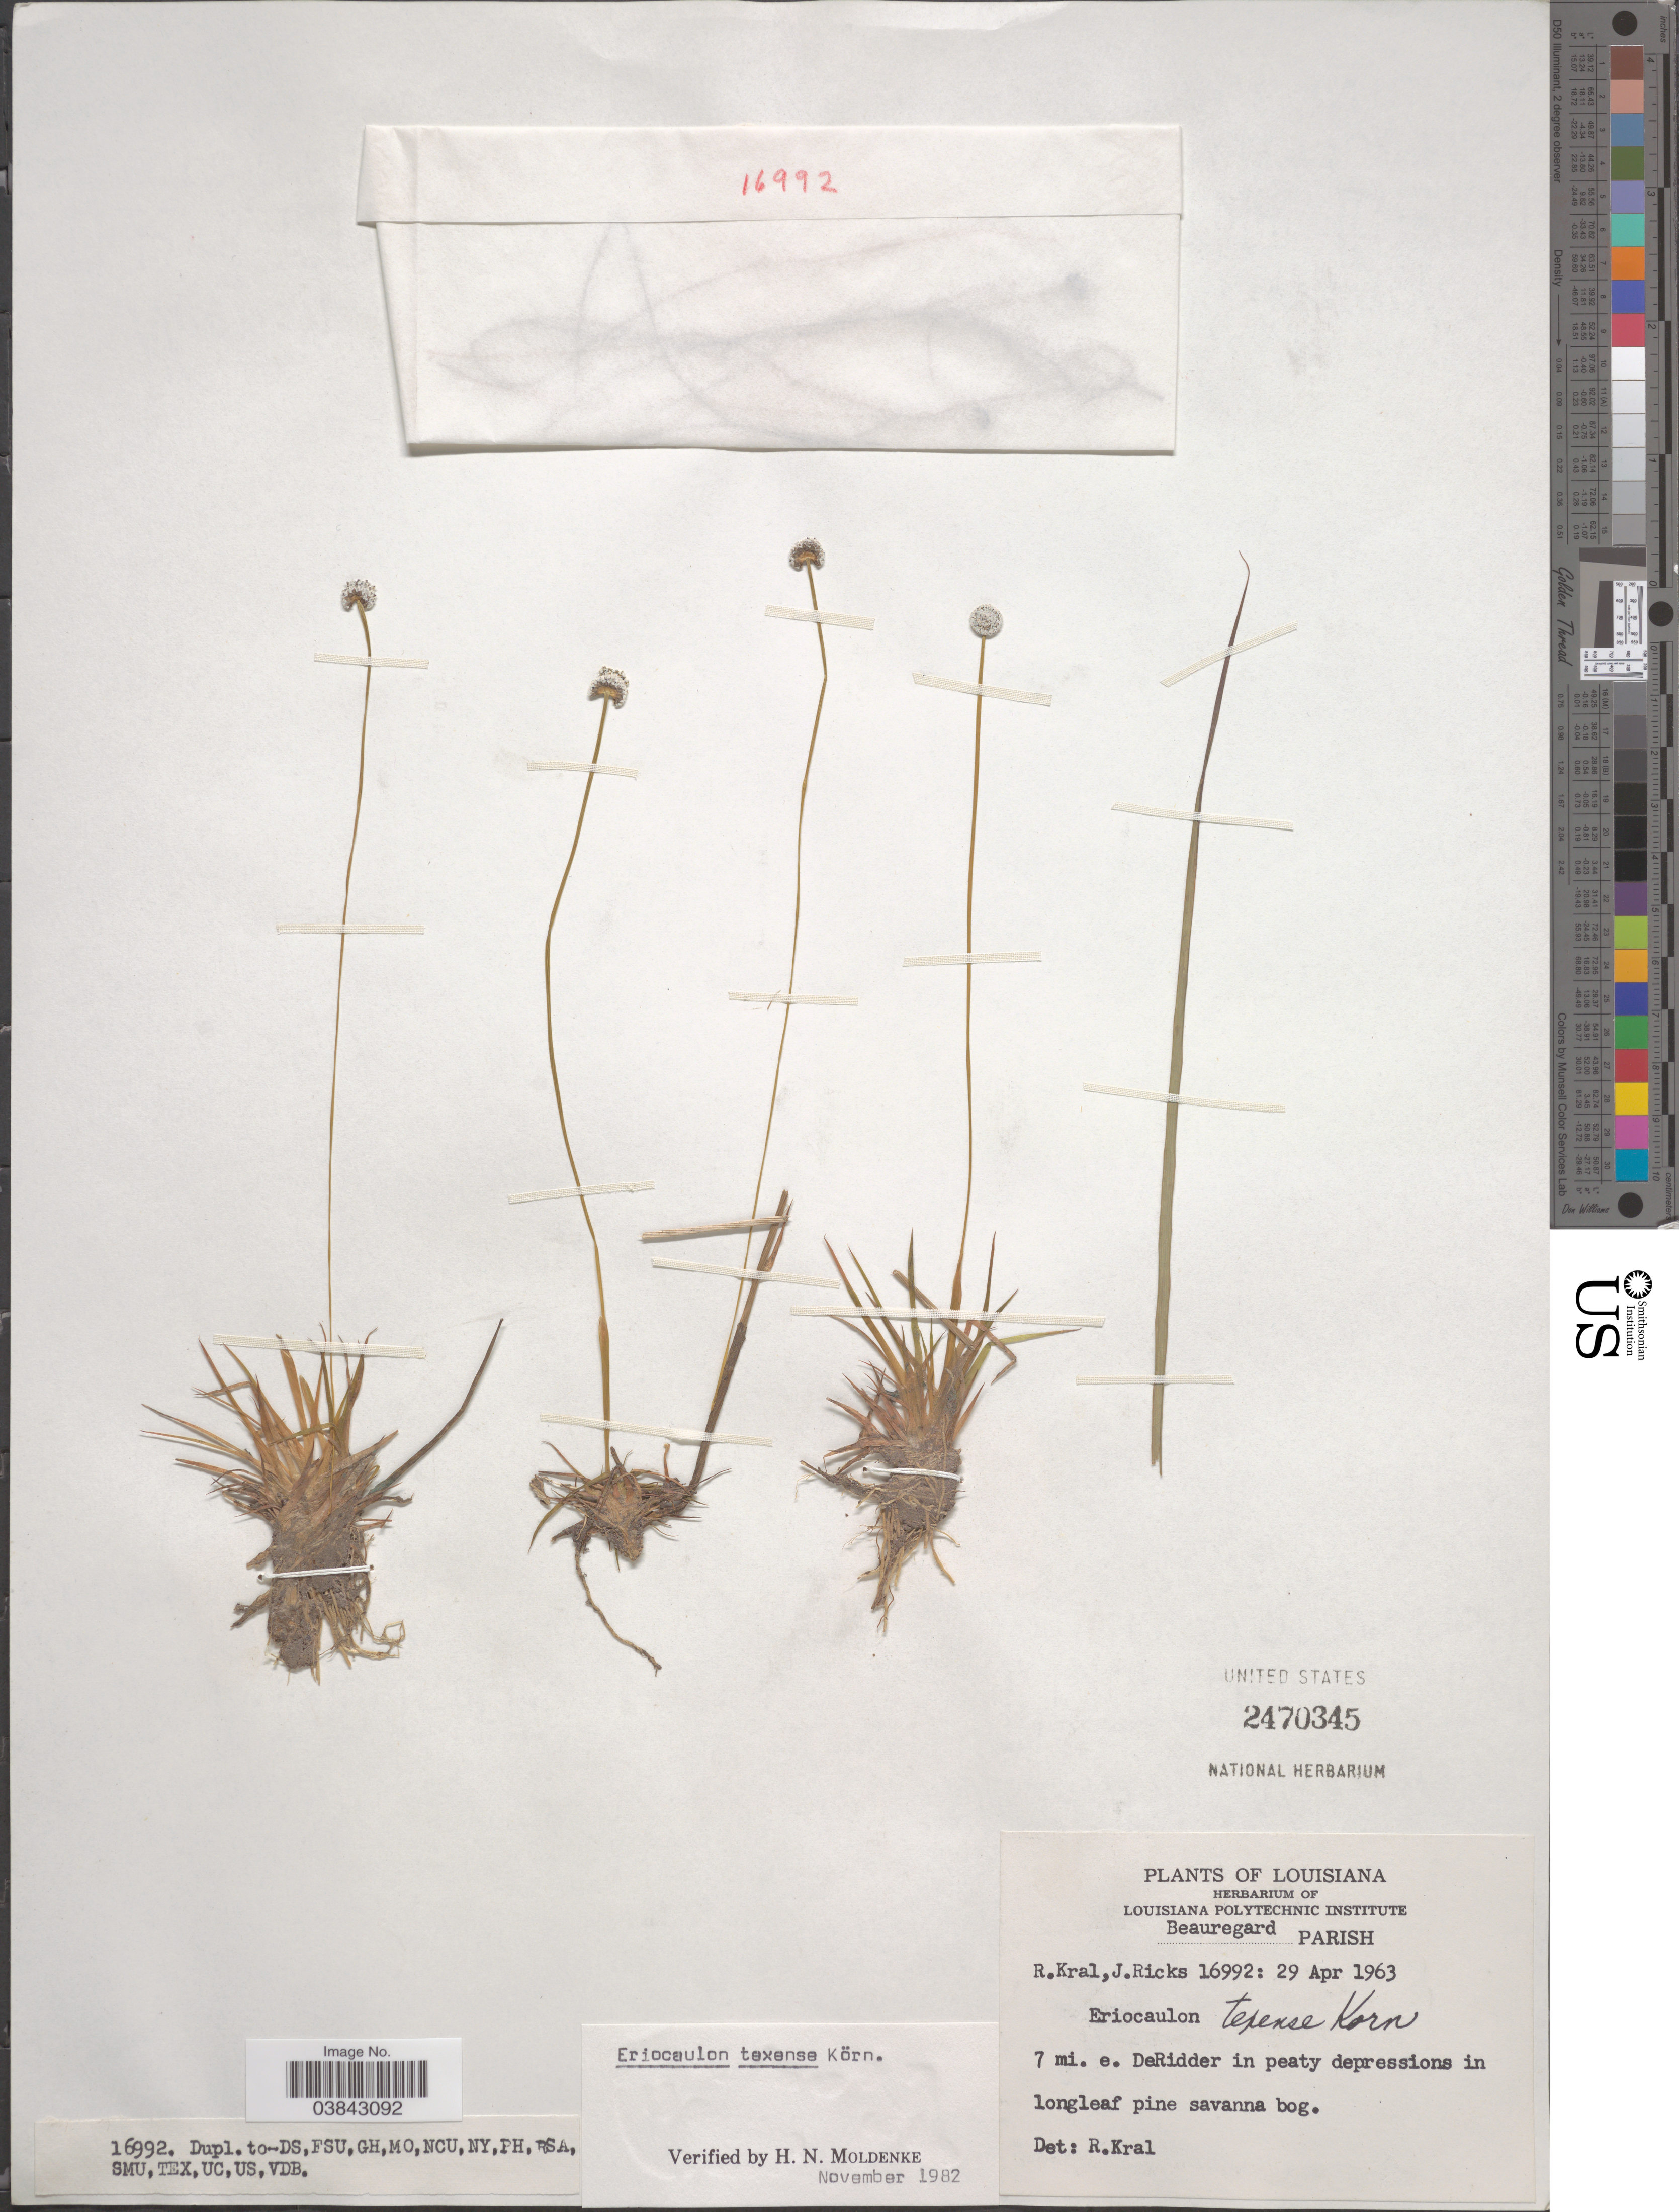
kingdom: Plantae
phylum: Tracheophyta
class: Liliopsida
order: Poales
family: Eriocaulaceae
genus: Eriocaulon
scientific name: Eriocaulon texense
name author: Körn.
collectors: R. Kral & J. Ricks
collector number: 16992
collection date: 1963-04-29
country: United States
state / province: Louisiana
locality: Beauregard Parish. 7 mi. e. DeRidder.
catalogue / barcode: US 2470345